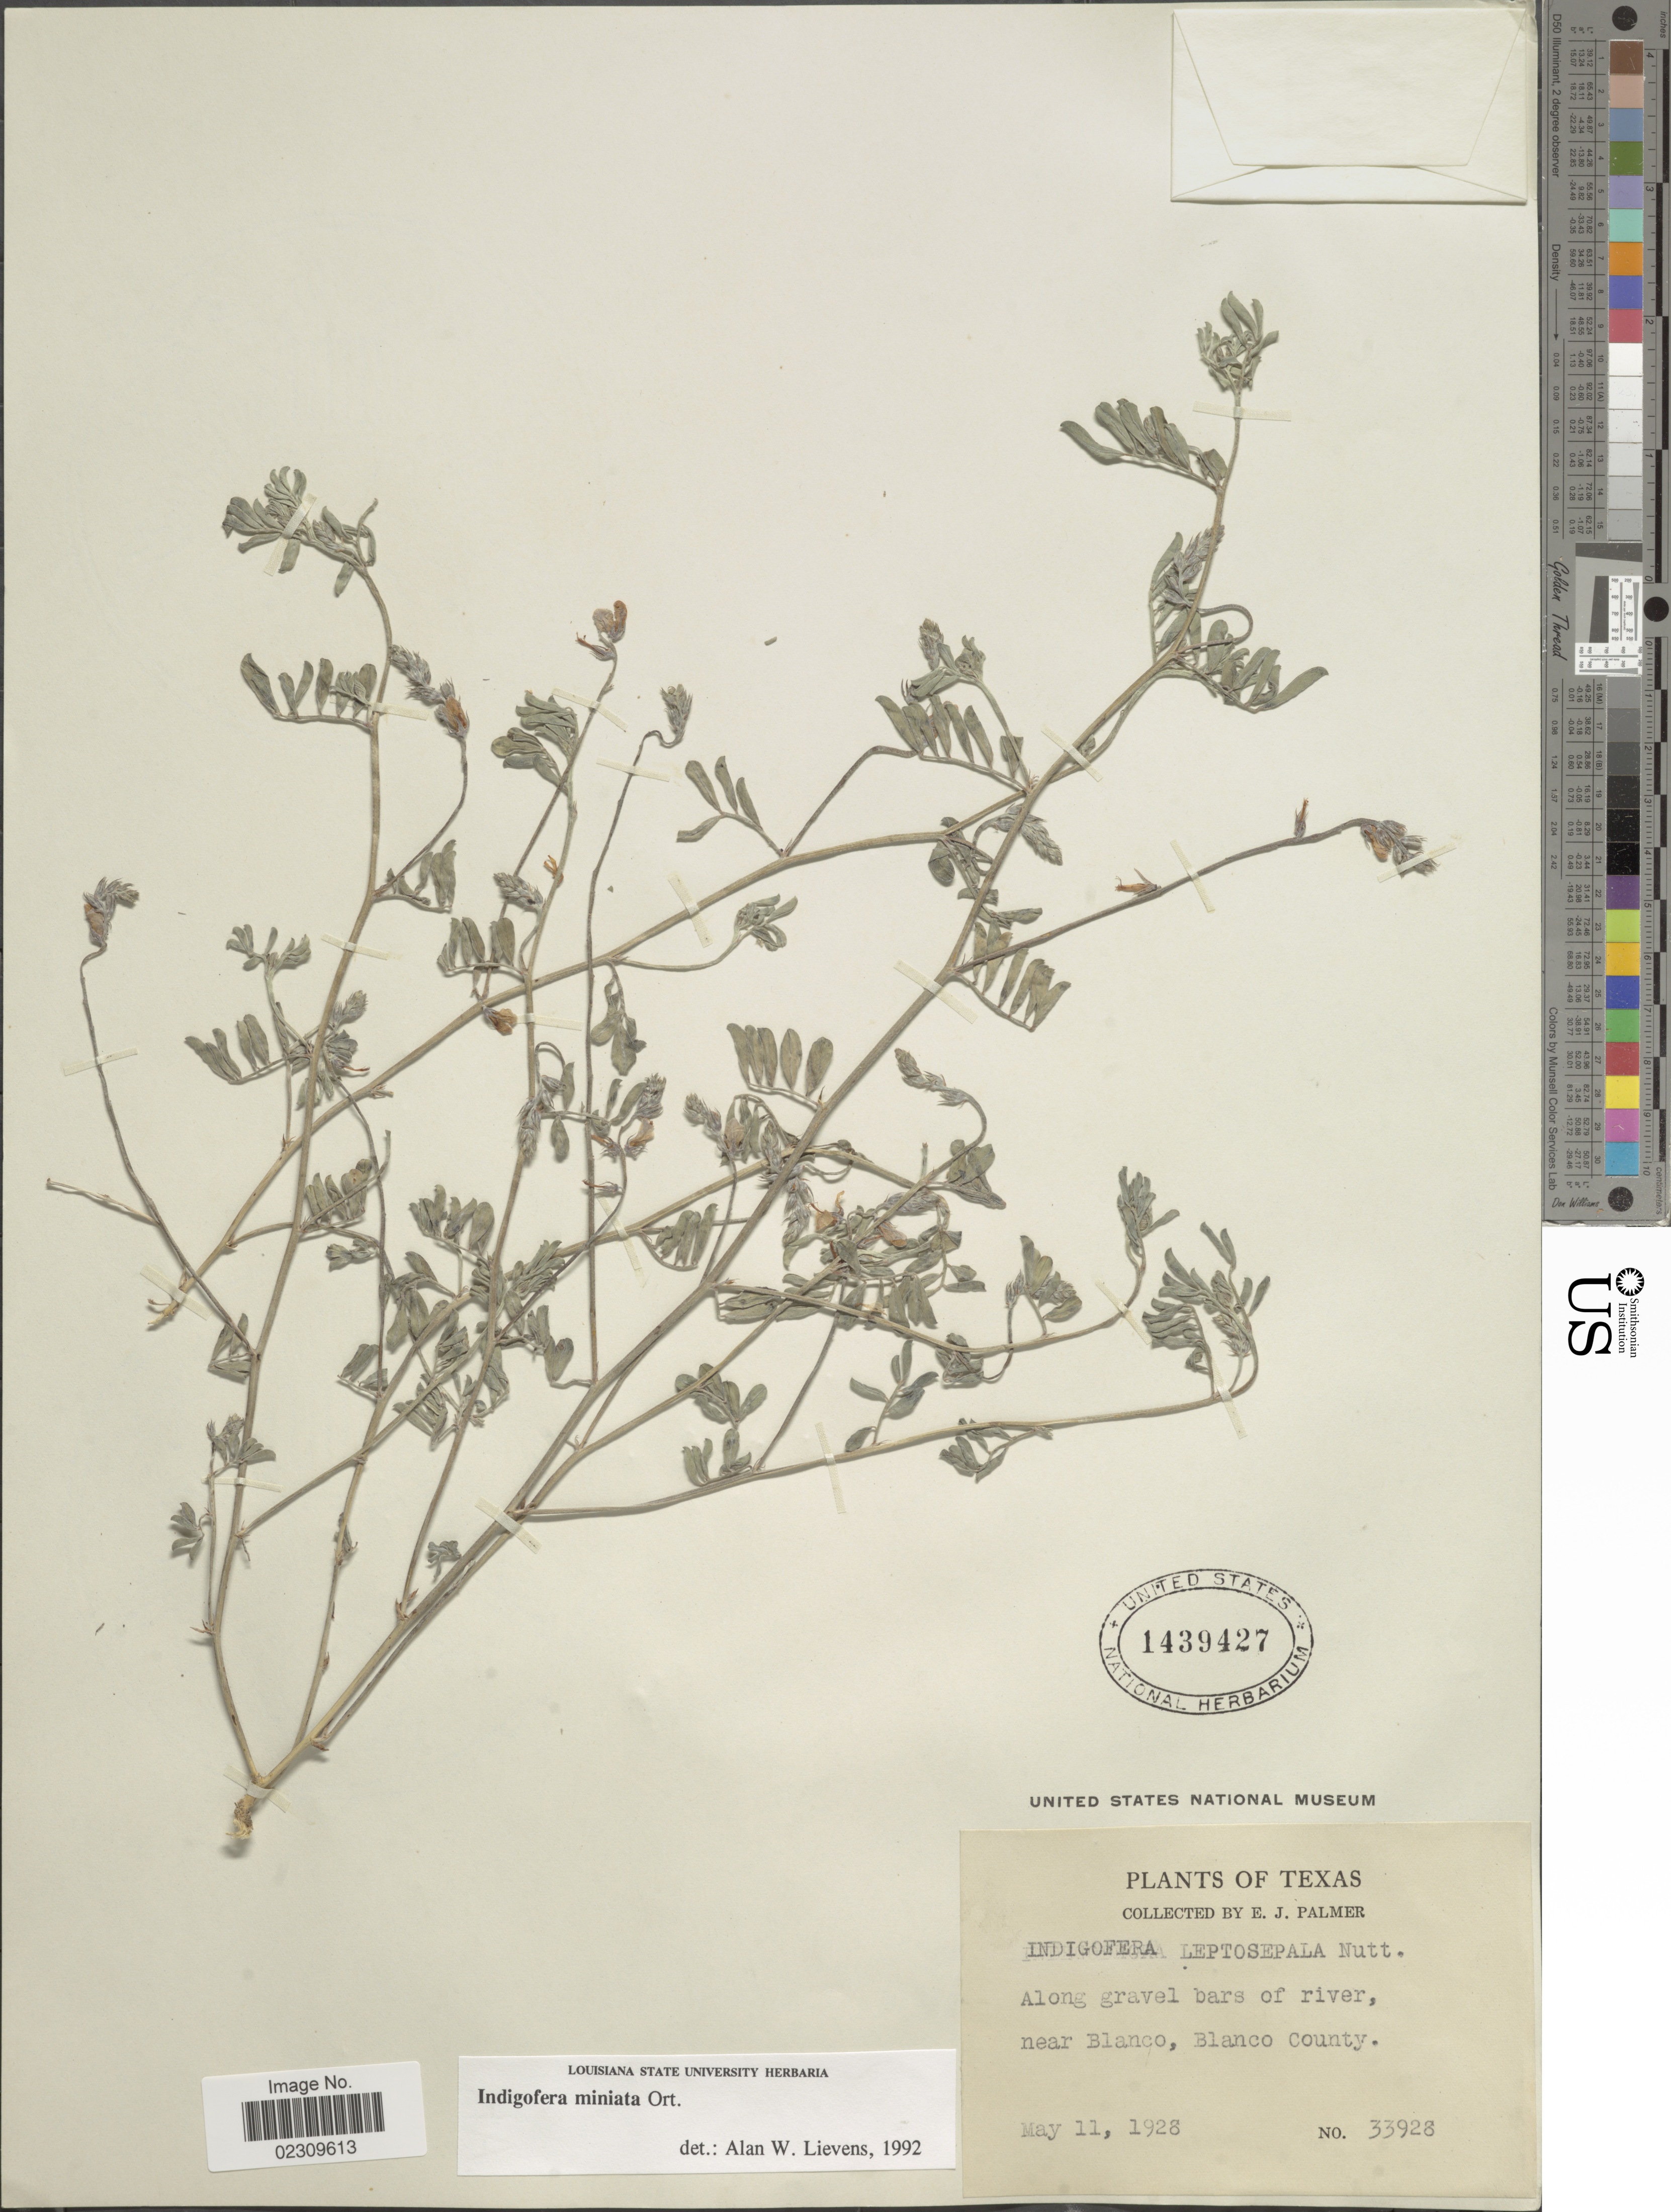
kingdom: Plantae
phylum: Tracheophyta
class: Magnoliopsida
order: Fabales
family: Fabaceae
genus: Indigofera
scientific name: Indigofera miniata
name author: Orteg.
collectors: E. J. Palmer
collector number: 33928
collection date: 1928-05-11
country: United States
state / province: Texas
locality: Along gravel bars of river, near Blanco, Blanco County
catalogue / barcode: US 1439427